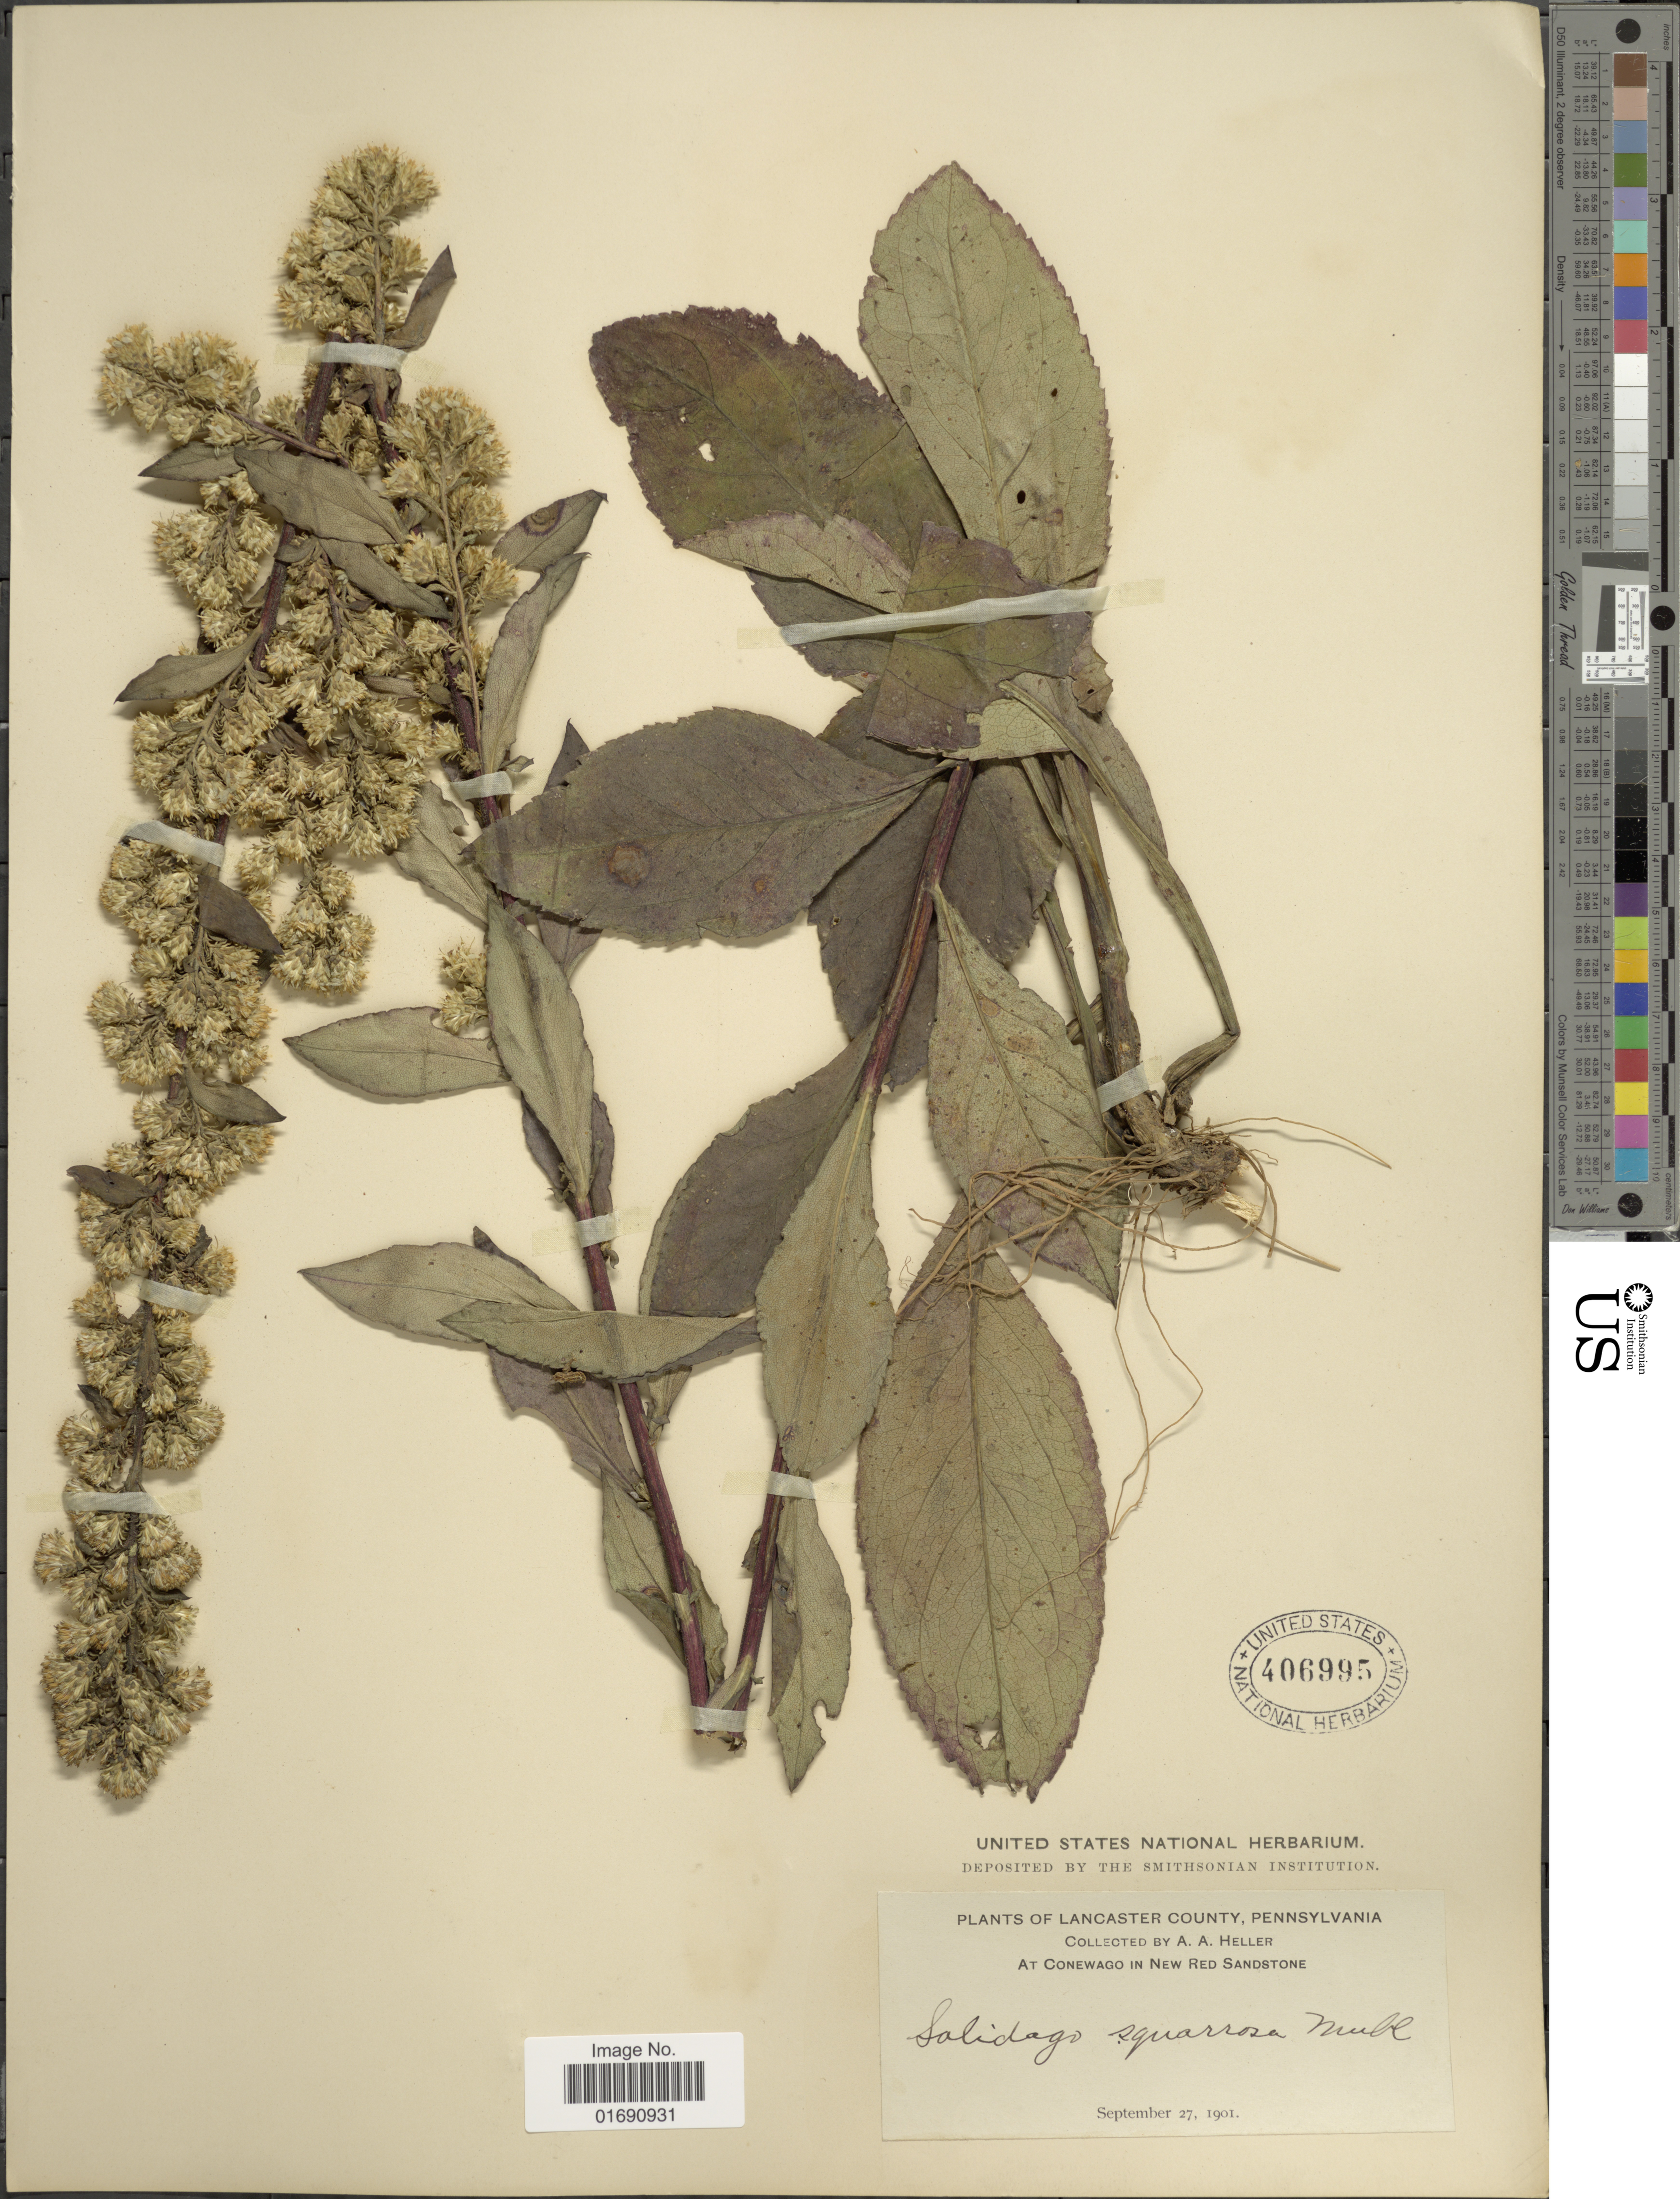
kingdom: Plantae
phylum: Tracheophyta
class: Magnoliopsida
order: Asterales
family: Asteraceae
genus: Solidago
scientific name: Solidago squarrosa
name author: Muhl.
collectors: A. A. Heller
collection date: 1901-09-27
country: United States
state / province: Pennsylvania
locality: Lancaster County, At Conewago in New Red Sandstone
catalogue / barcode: US 406995